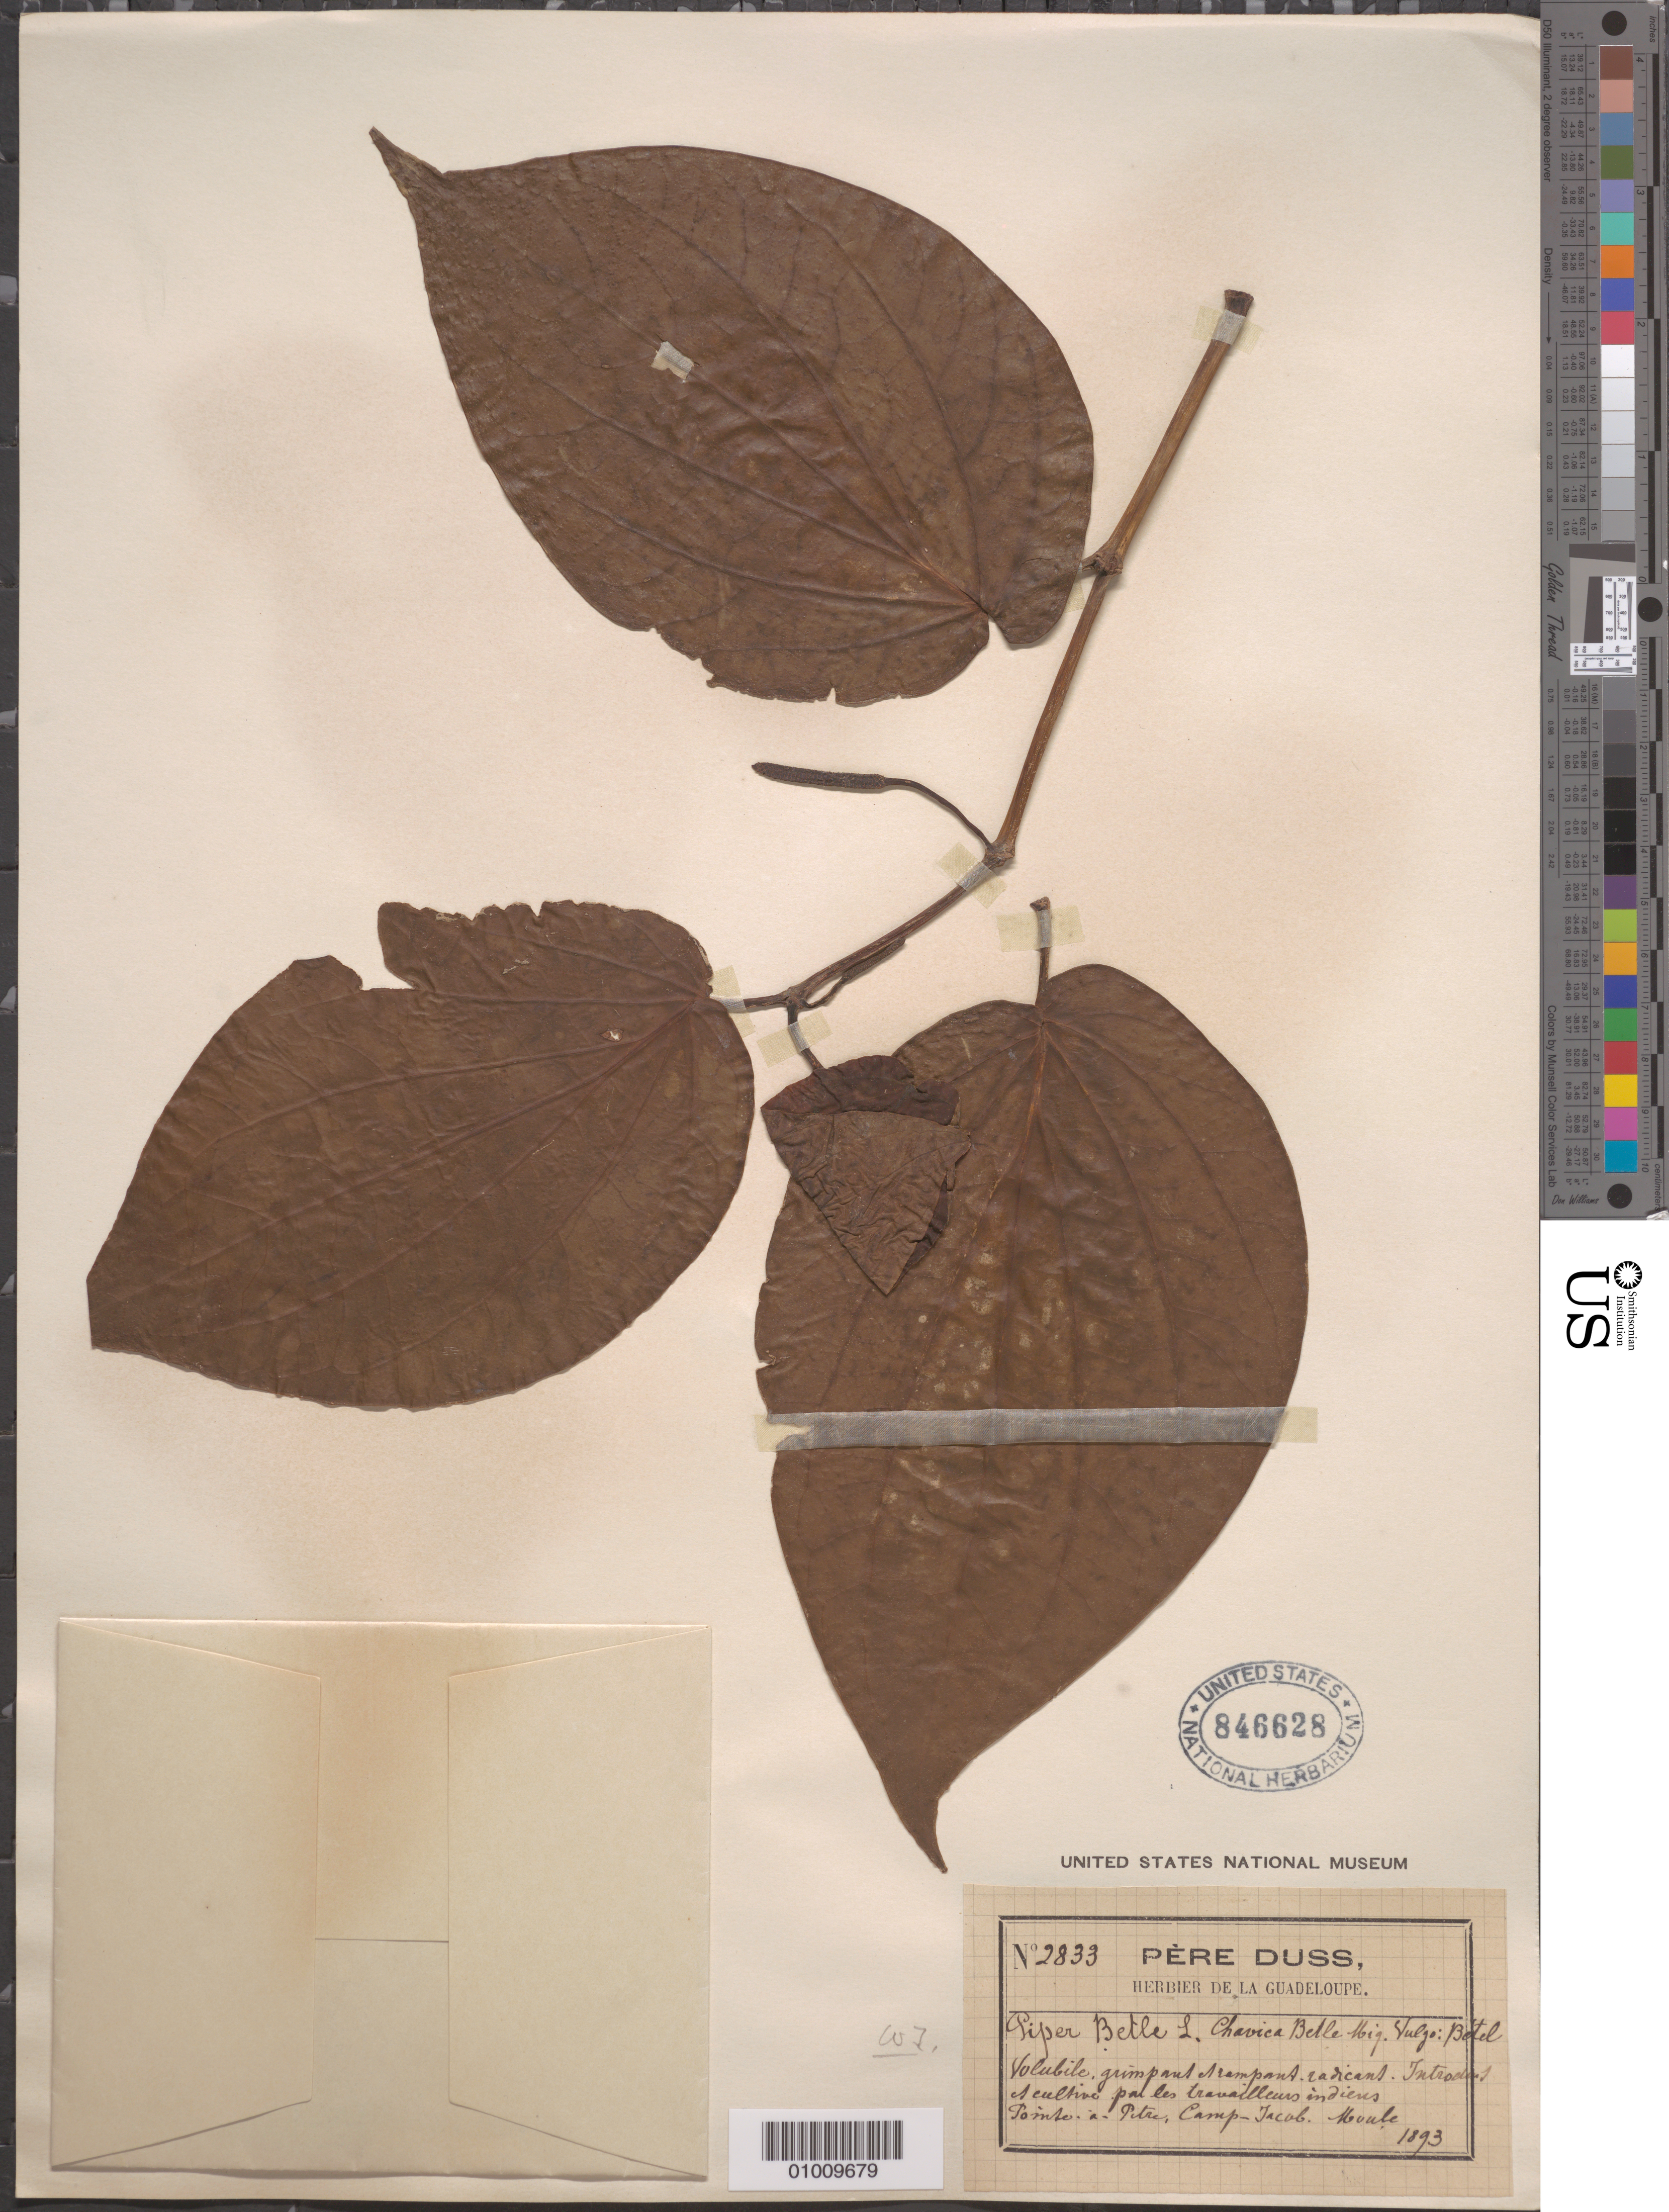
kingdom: Plantae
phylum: Tracheophyta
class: Magnoliopsida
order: Piperales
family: Piperaceae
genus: Piper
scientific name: Piper betle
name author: L.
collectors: Père Duss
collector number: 2833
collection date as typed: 1893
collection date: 1893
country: Guadeloupe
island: Basse Terre [Guadeloupe]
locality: Pointe a Pete, Comp Jacob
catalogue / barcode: US 846628